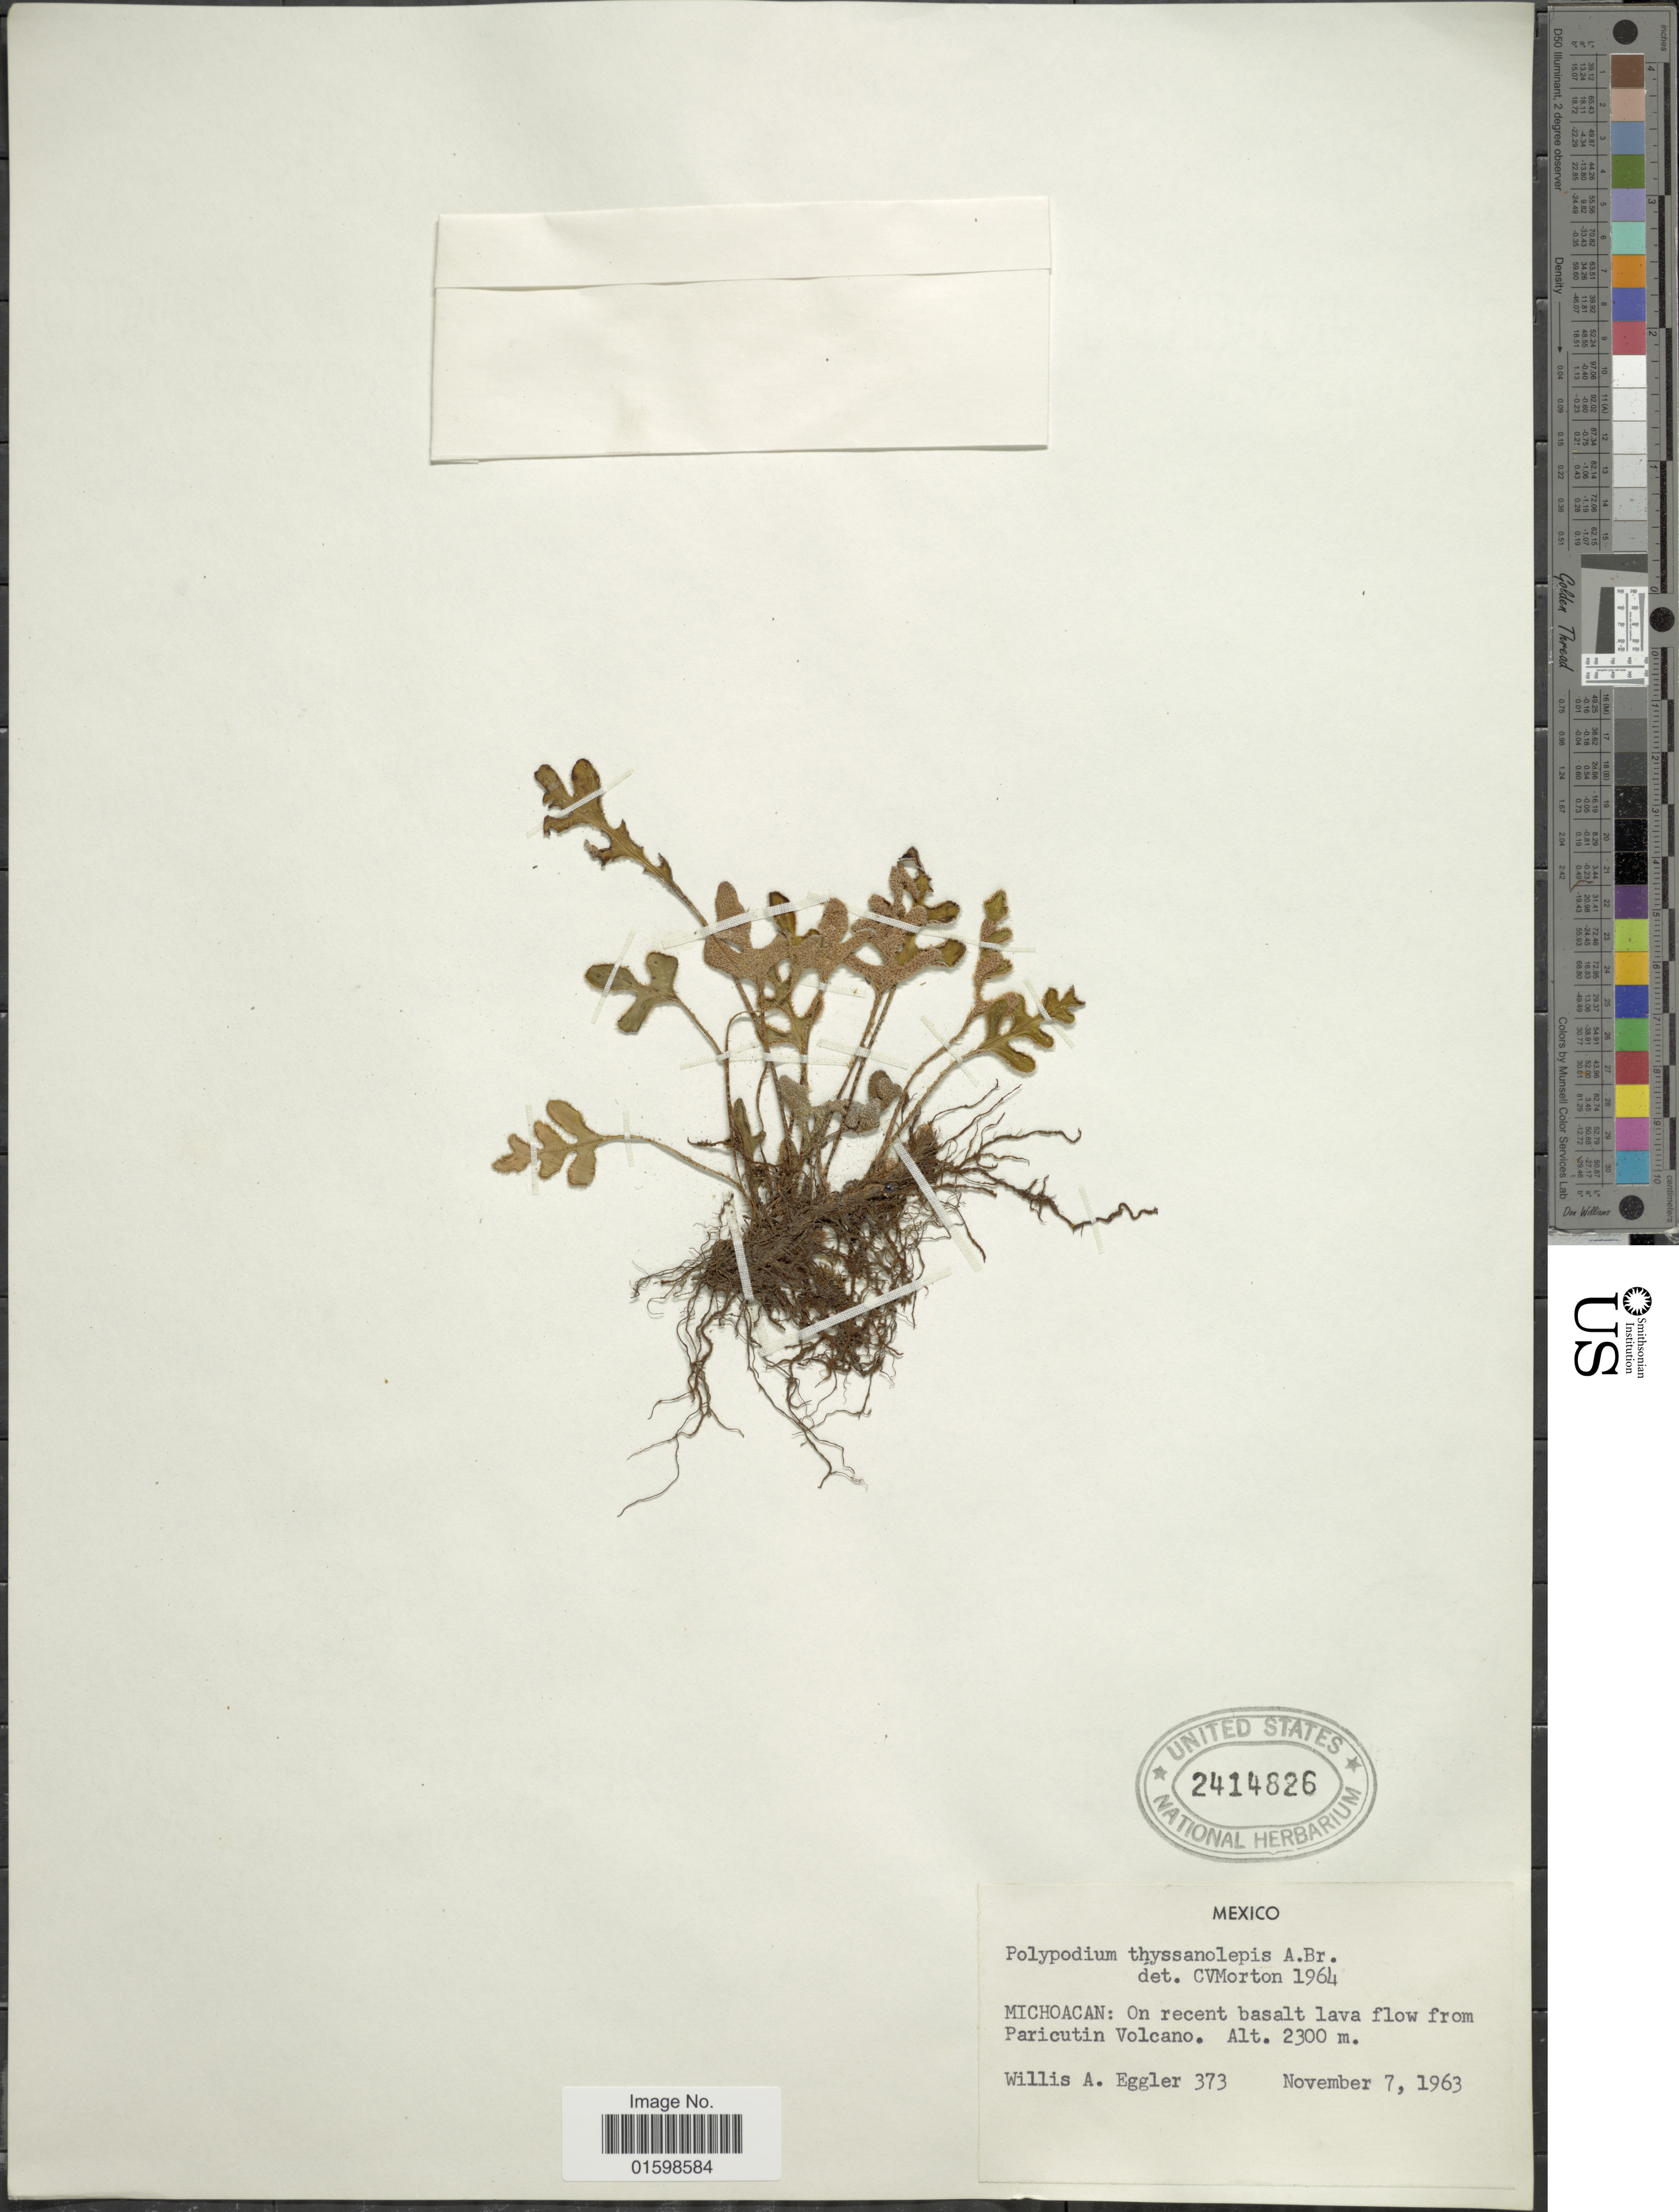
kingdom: Plantae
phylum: Tracheophyta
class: Polypodiopsida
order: Polypodiales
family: Polypodiaceae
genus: Pleopeltis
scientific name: Pleopeltis thyssanolepis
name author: (A. Braun ex Klotzsch) E.G. Andrews & Windham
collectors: W. A. Eggler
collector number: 373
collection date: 1963-11-07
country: Mexico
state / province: Michoacán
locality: On recent basalt lava flow from Paricutin Volcano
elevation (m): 2300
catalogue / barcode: US 2414826